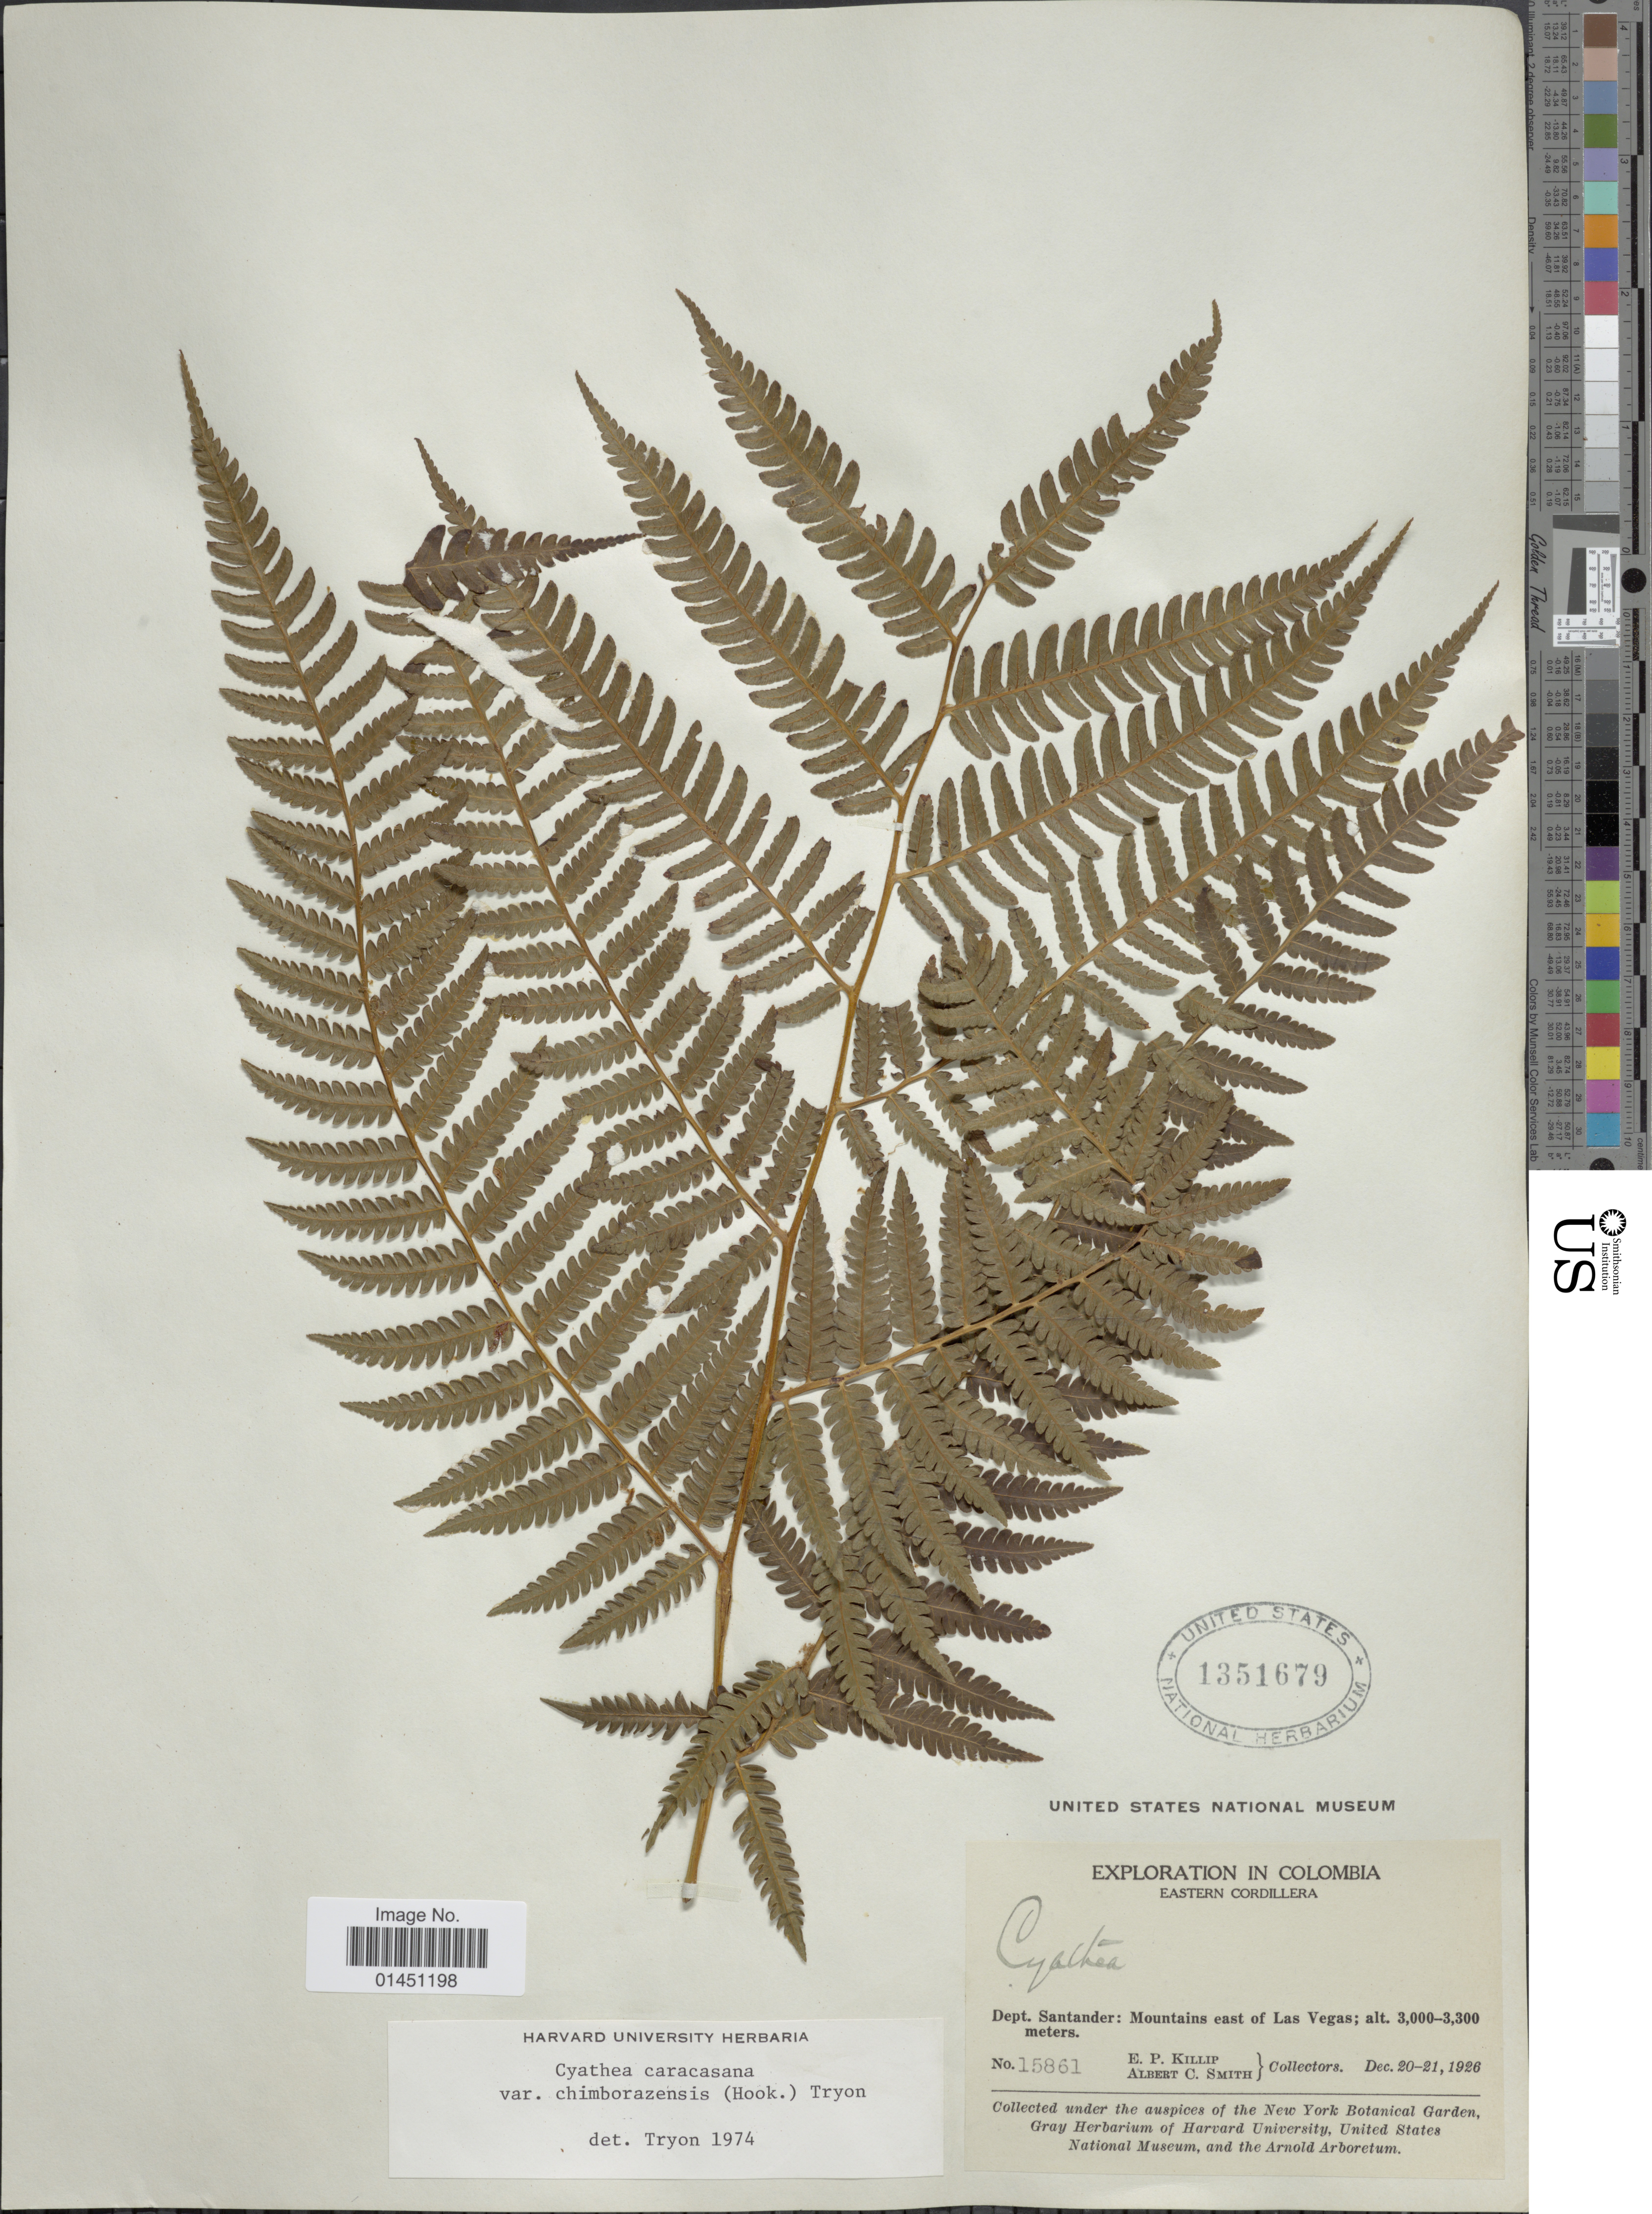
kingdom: Plantae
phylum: Tracheophyta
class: Polypodiopsida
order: Cyatheales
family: Cyatheaceae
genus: Cyathea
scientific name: Cyathea caracasana var. chimborazensis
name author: (Hook.) R.M. Tryon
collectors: E. P. Killip & A. C. Smith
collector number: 15861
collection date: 1926-12-20/1926-12-21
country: Colombia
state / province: Santander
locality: Eastern Cordillera, Mountains east of Las Vegas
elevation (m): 3000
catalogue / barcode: US 1351679